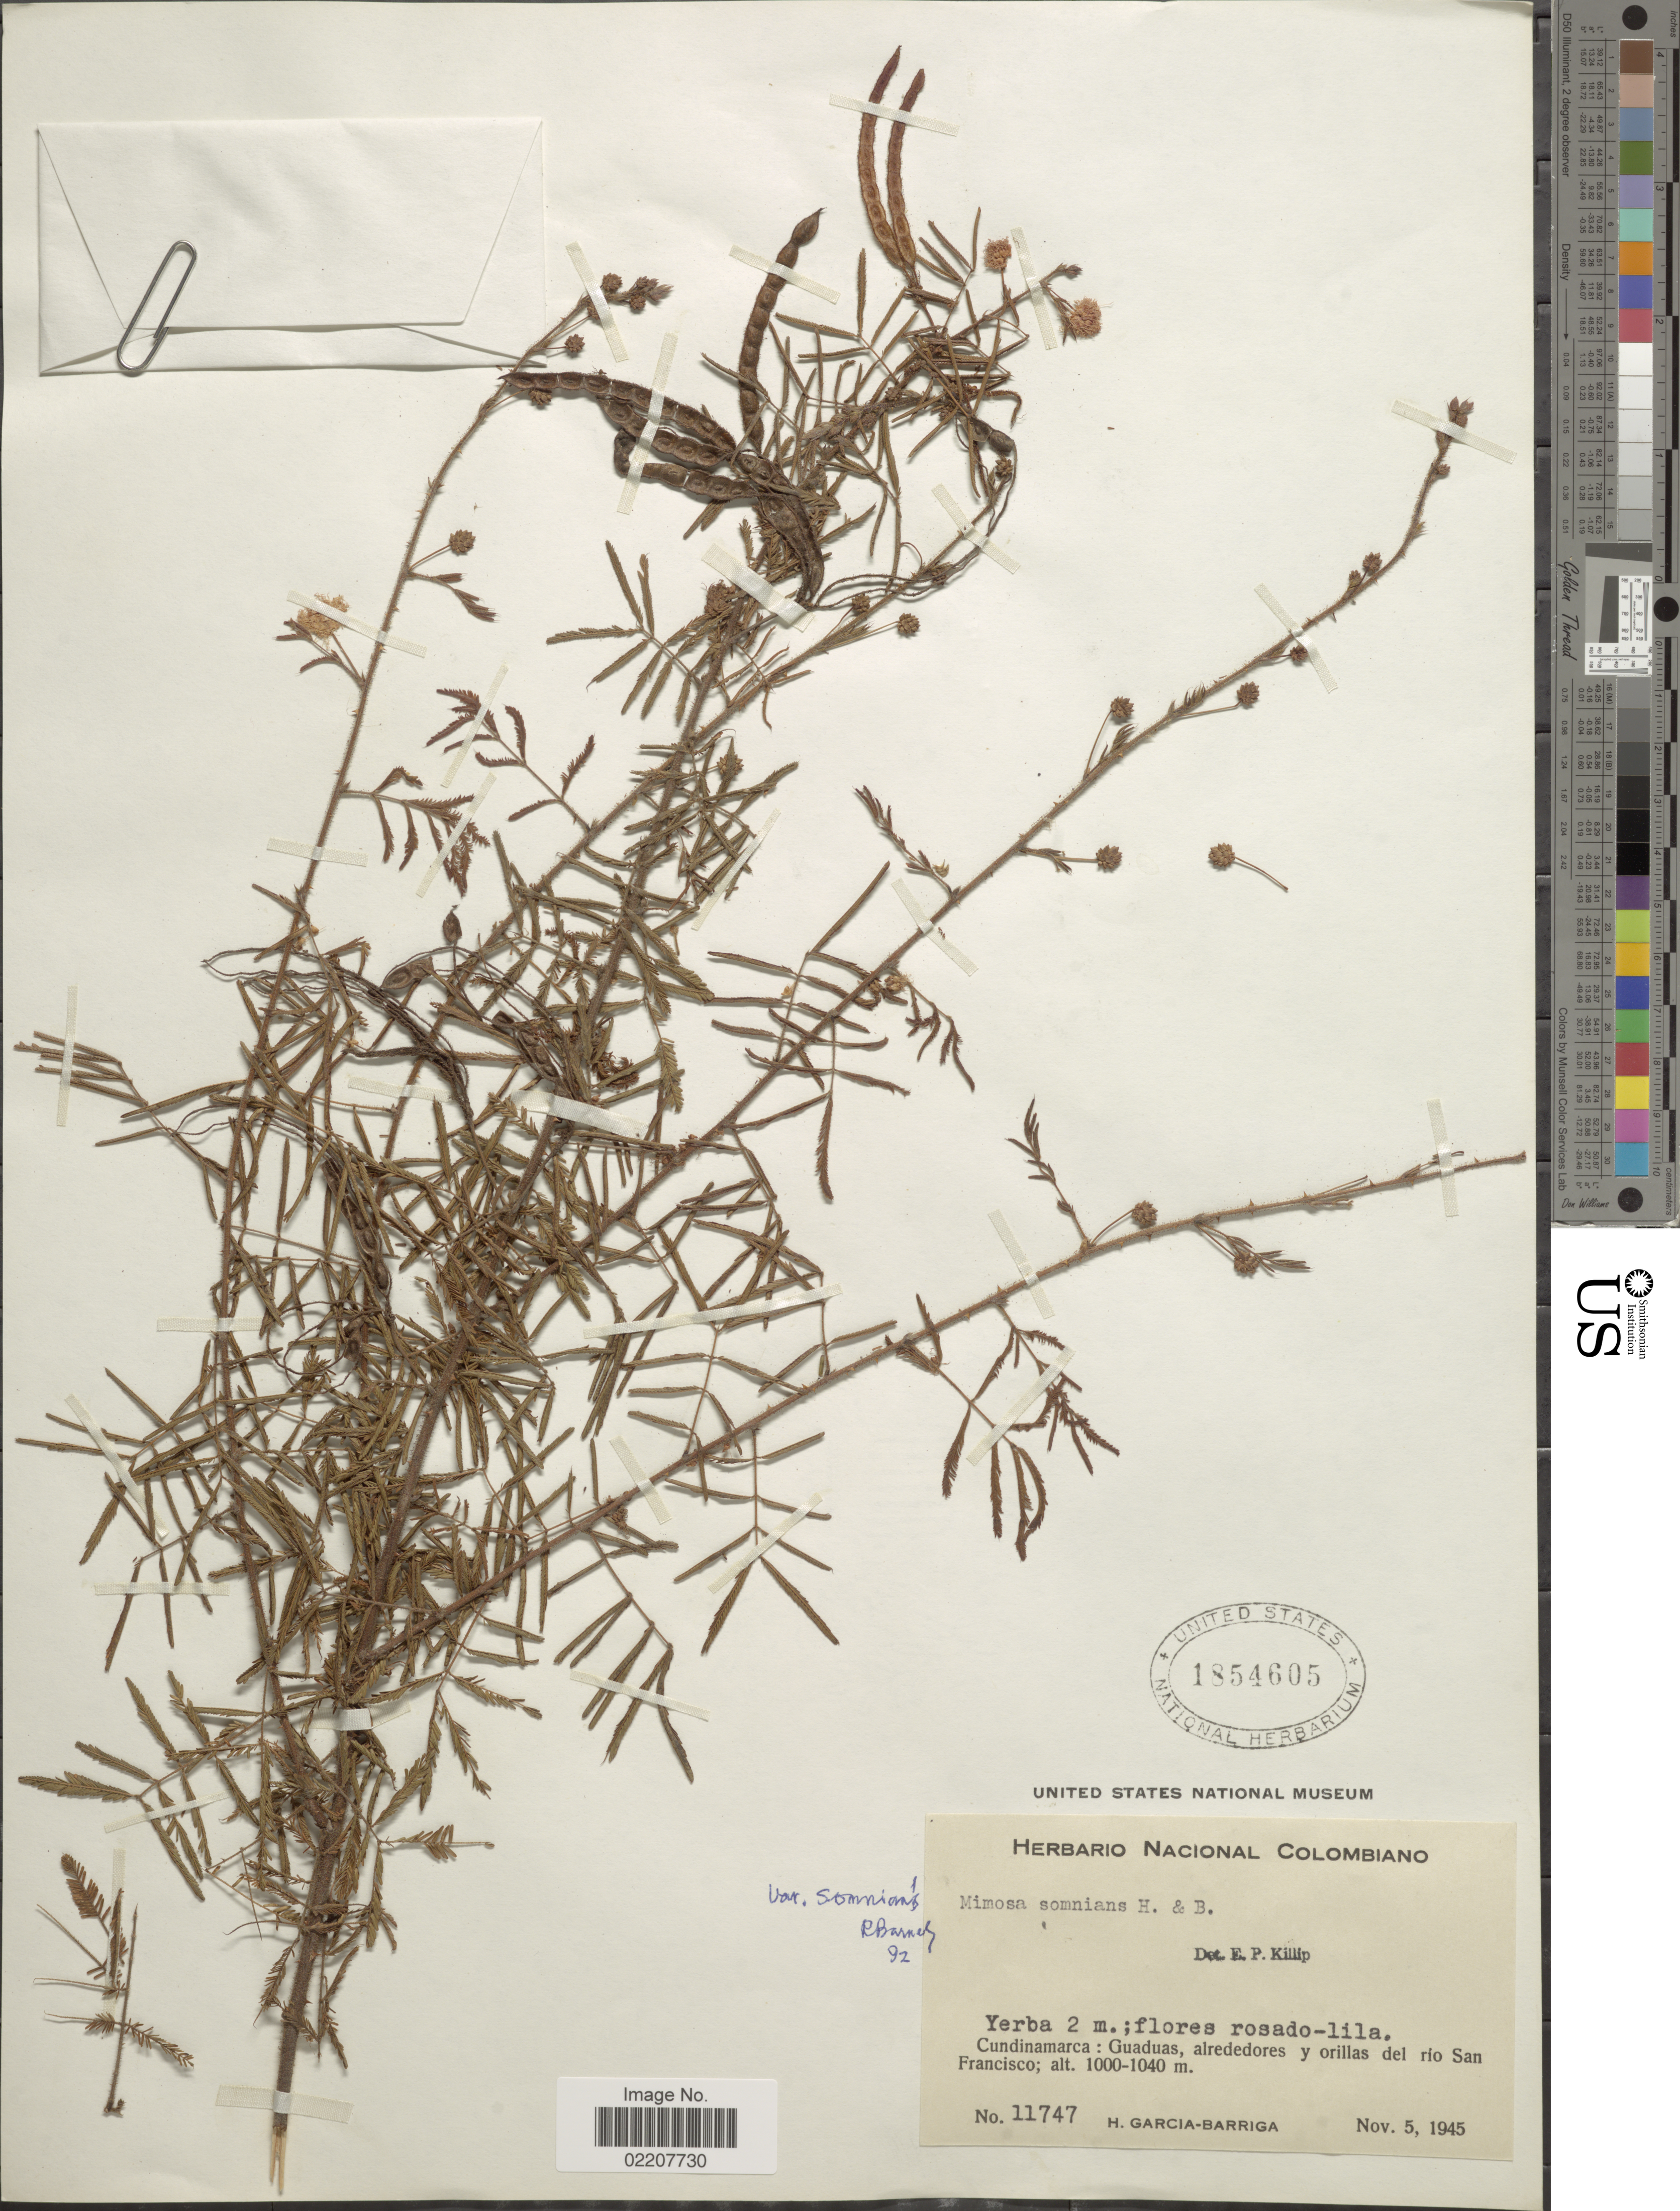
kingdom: Plantae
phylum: Tracheophyta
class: Magnoliopsida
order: Fabales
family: Fabaceae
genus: Mimosa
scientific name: Mimosa somnians var. somnians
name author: Humb. & Bonpl. ex Willd.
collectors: H. García Barriga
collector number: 11747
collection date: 1945-11-05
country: Colombia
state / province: Cundinamarca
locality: Guaduas, alrededores y orillas del rio San Francisco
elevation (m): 1000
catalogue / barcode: US 1854605